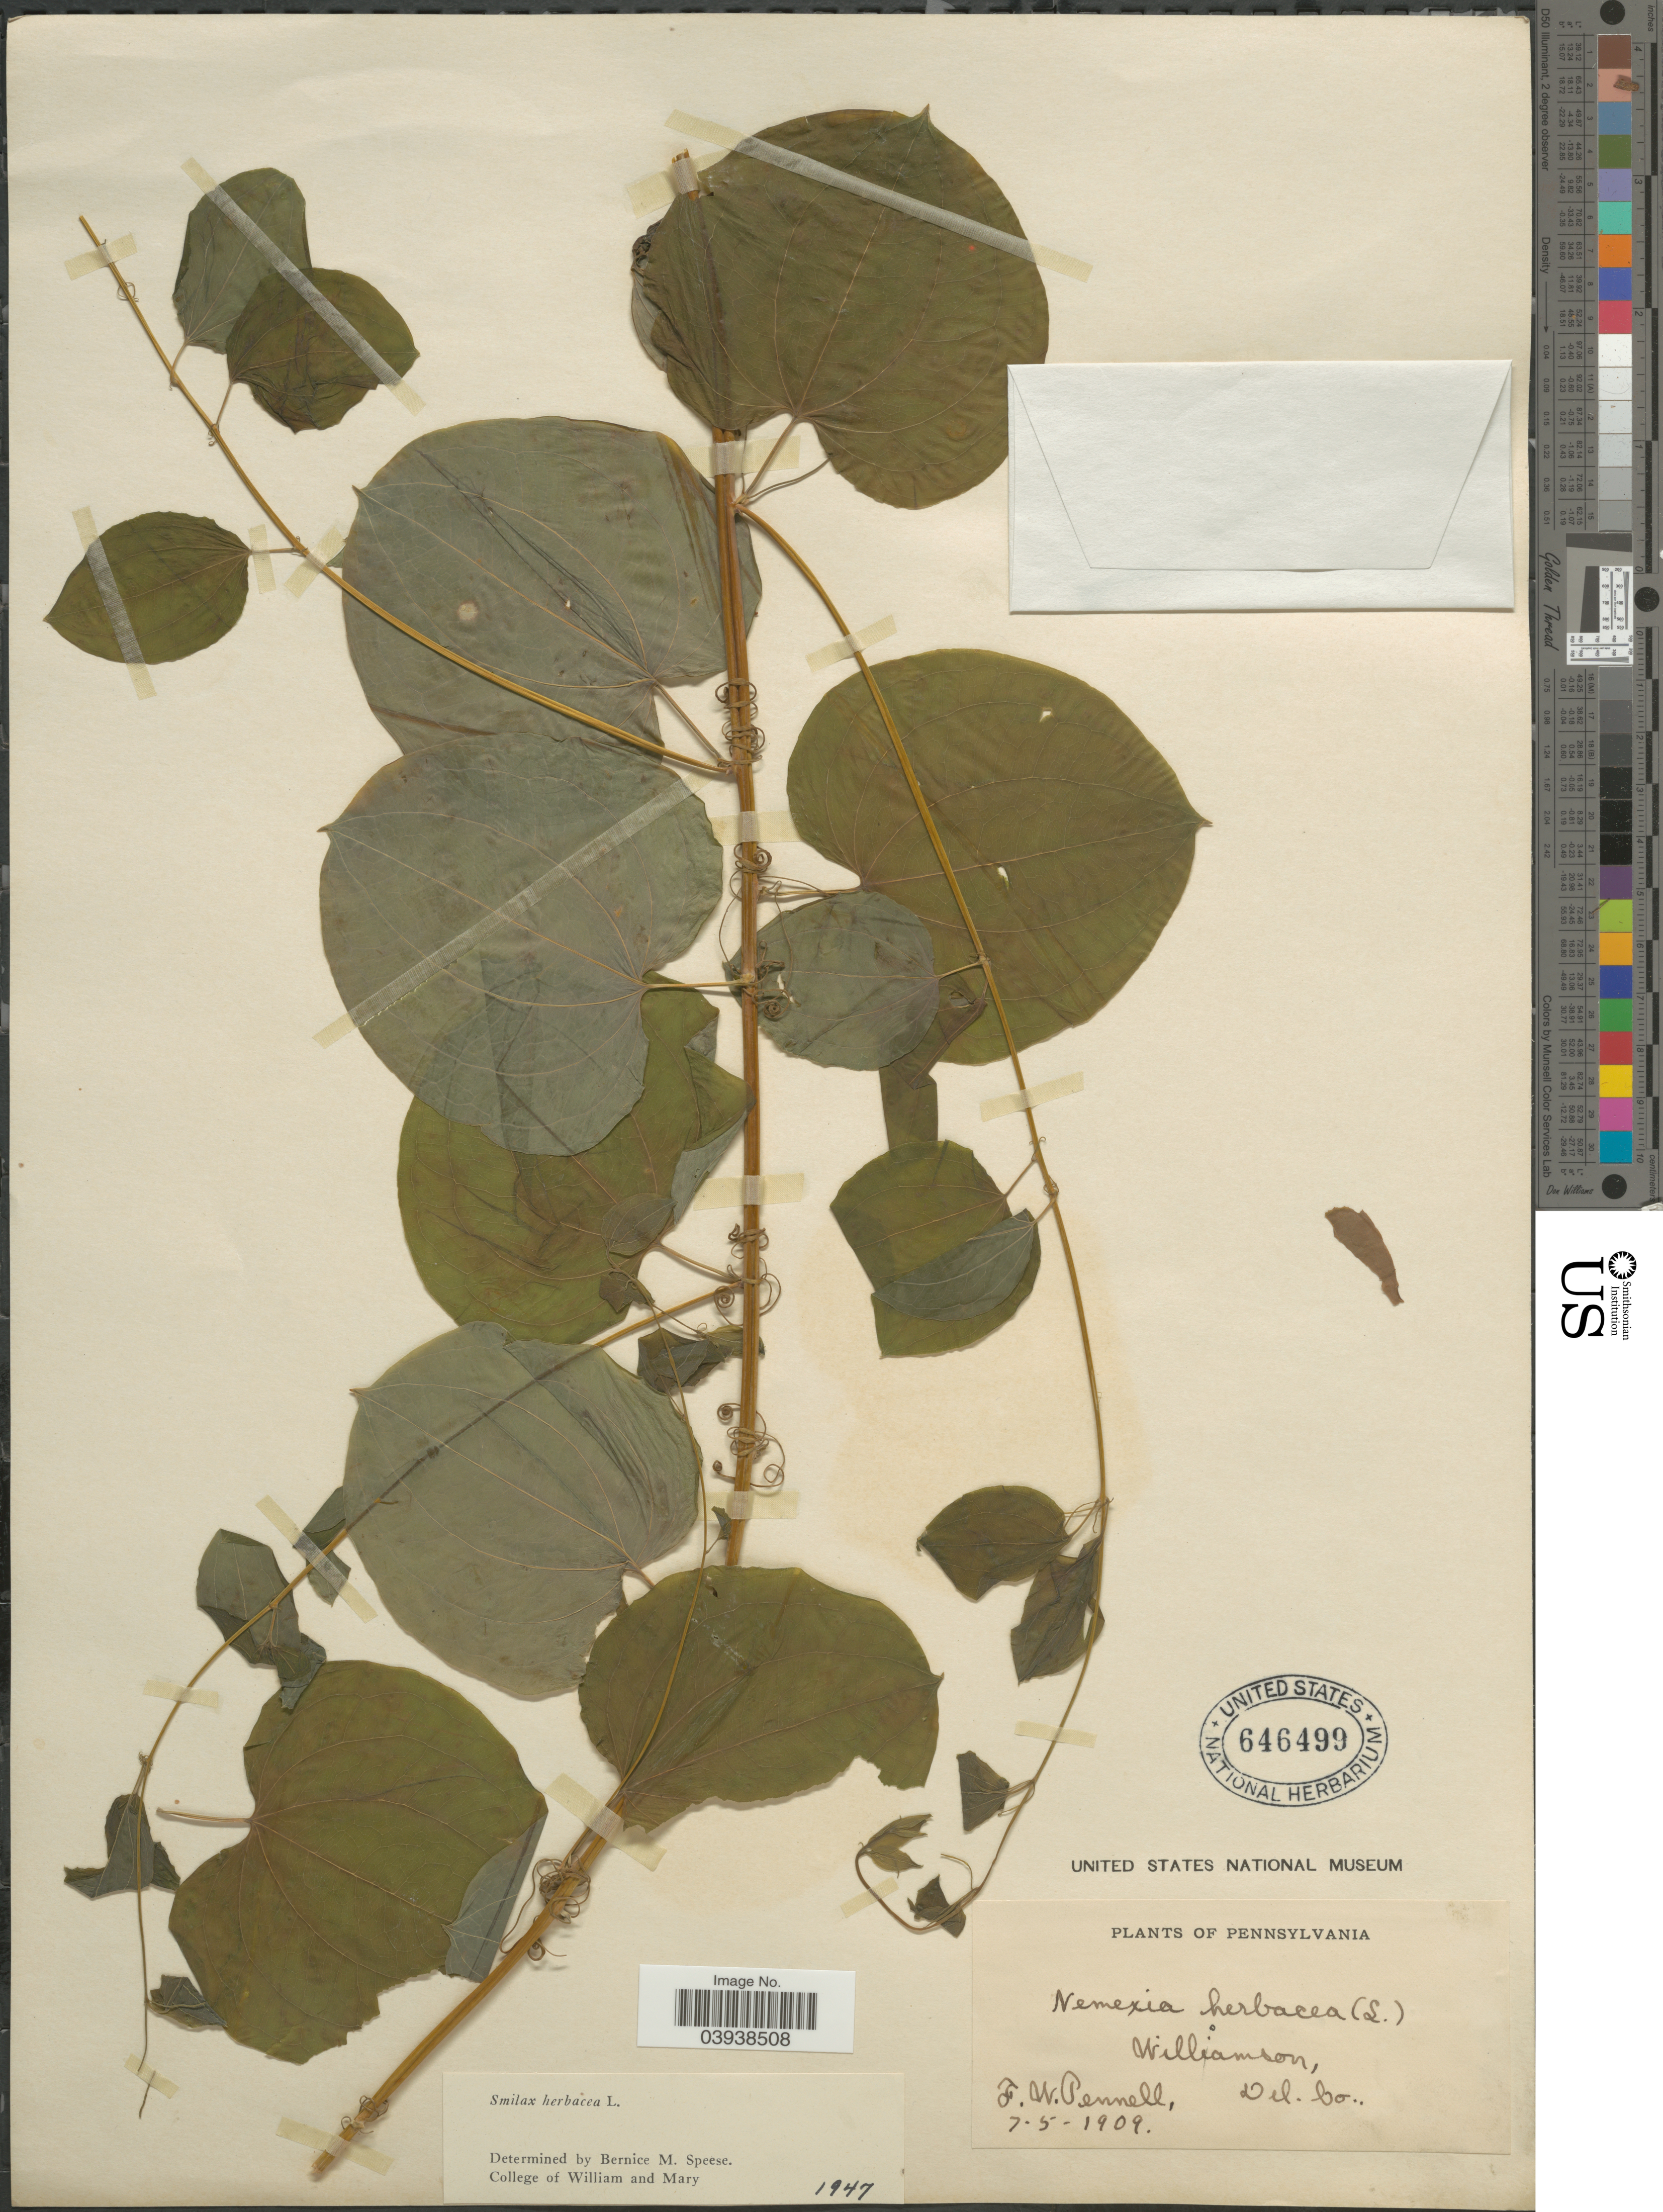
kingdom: Plantae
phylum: Tracheophyta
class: Liliopsida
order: Liliales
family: Smilacaceae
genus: Smilax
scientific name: Smilax herbacea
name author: L.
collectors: F. W. Pennell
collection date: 1909-07-05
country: United States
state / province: Pennsylvania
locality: Williamson, Del. Co.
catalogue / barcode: US 646499